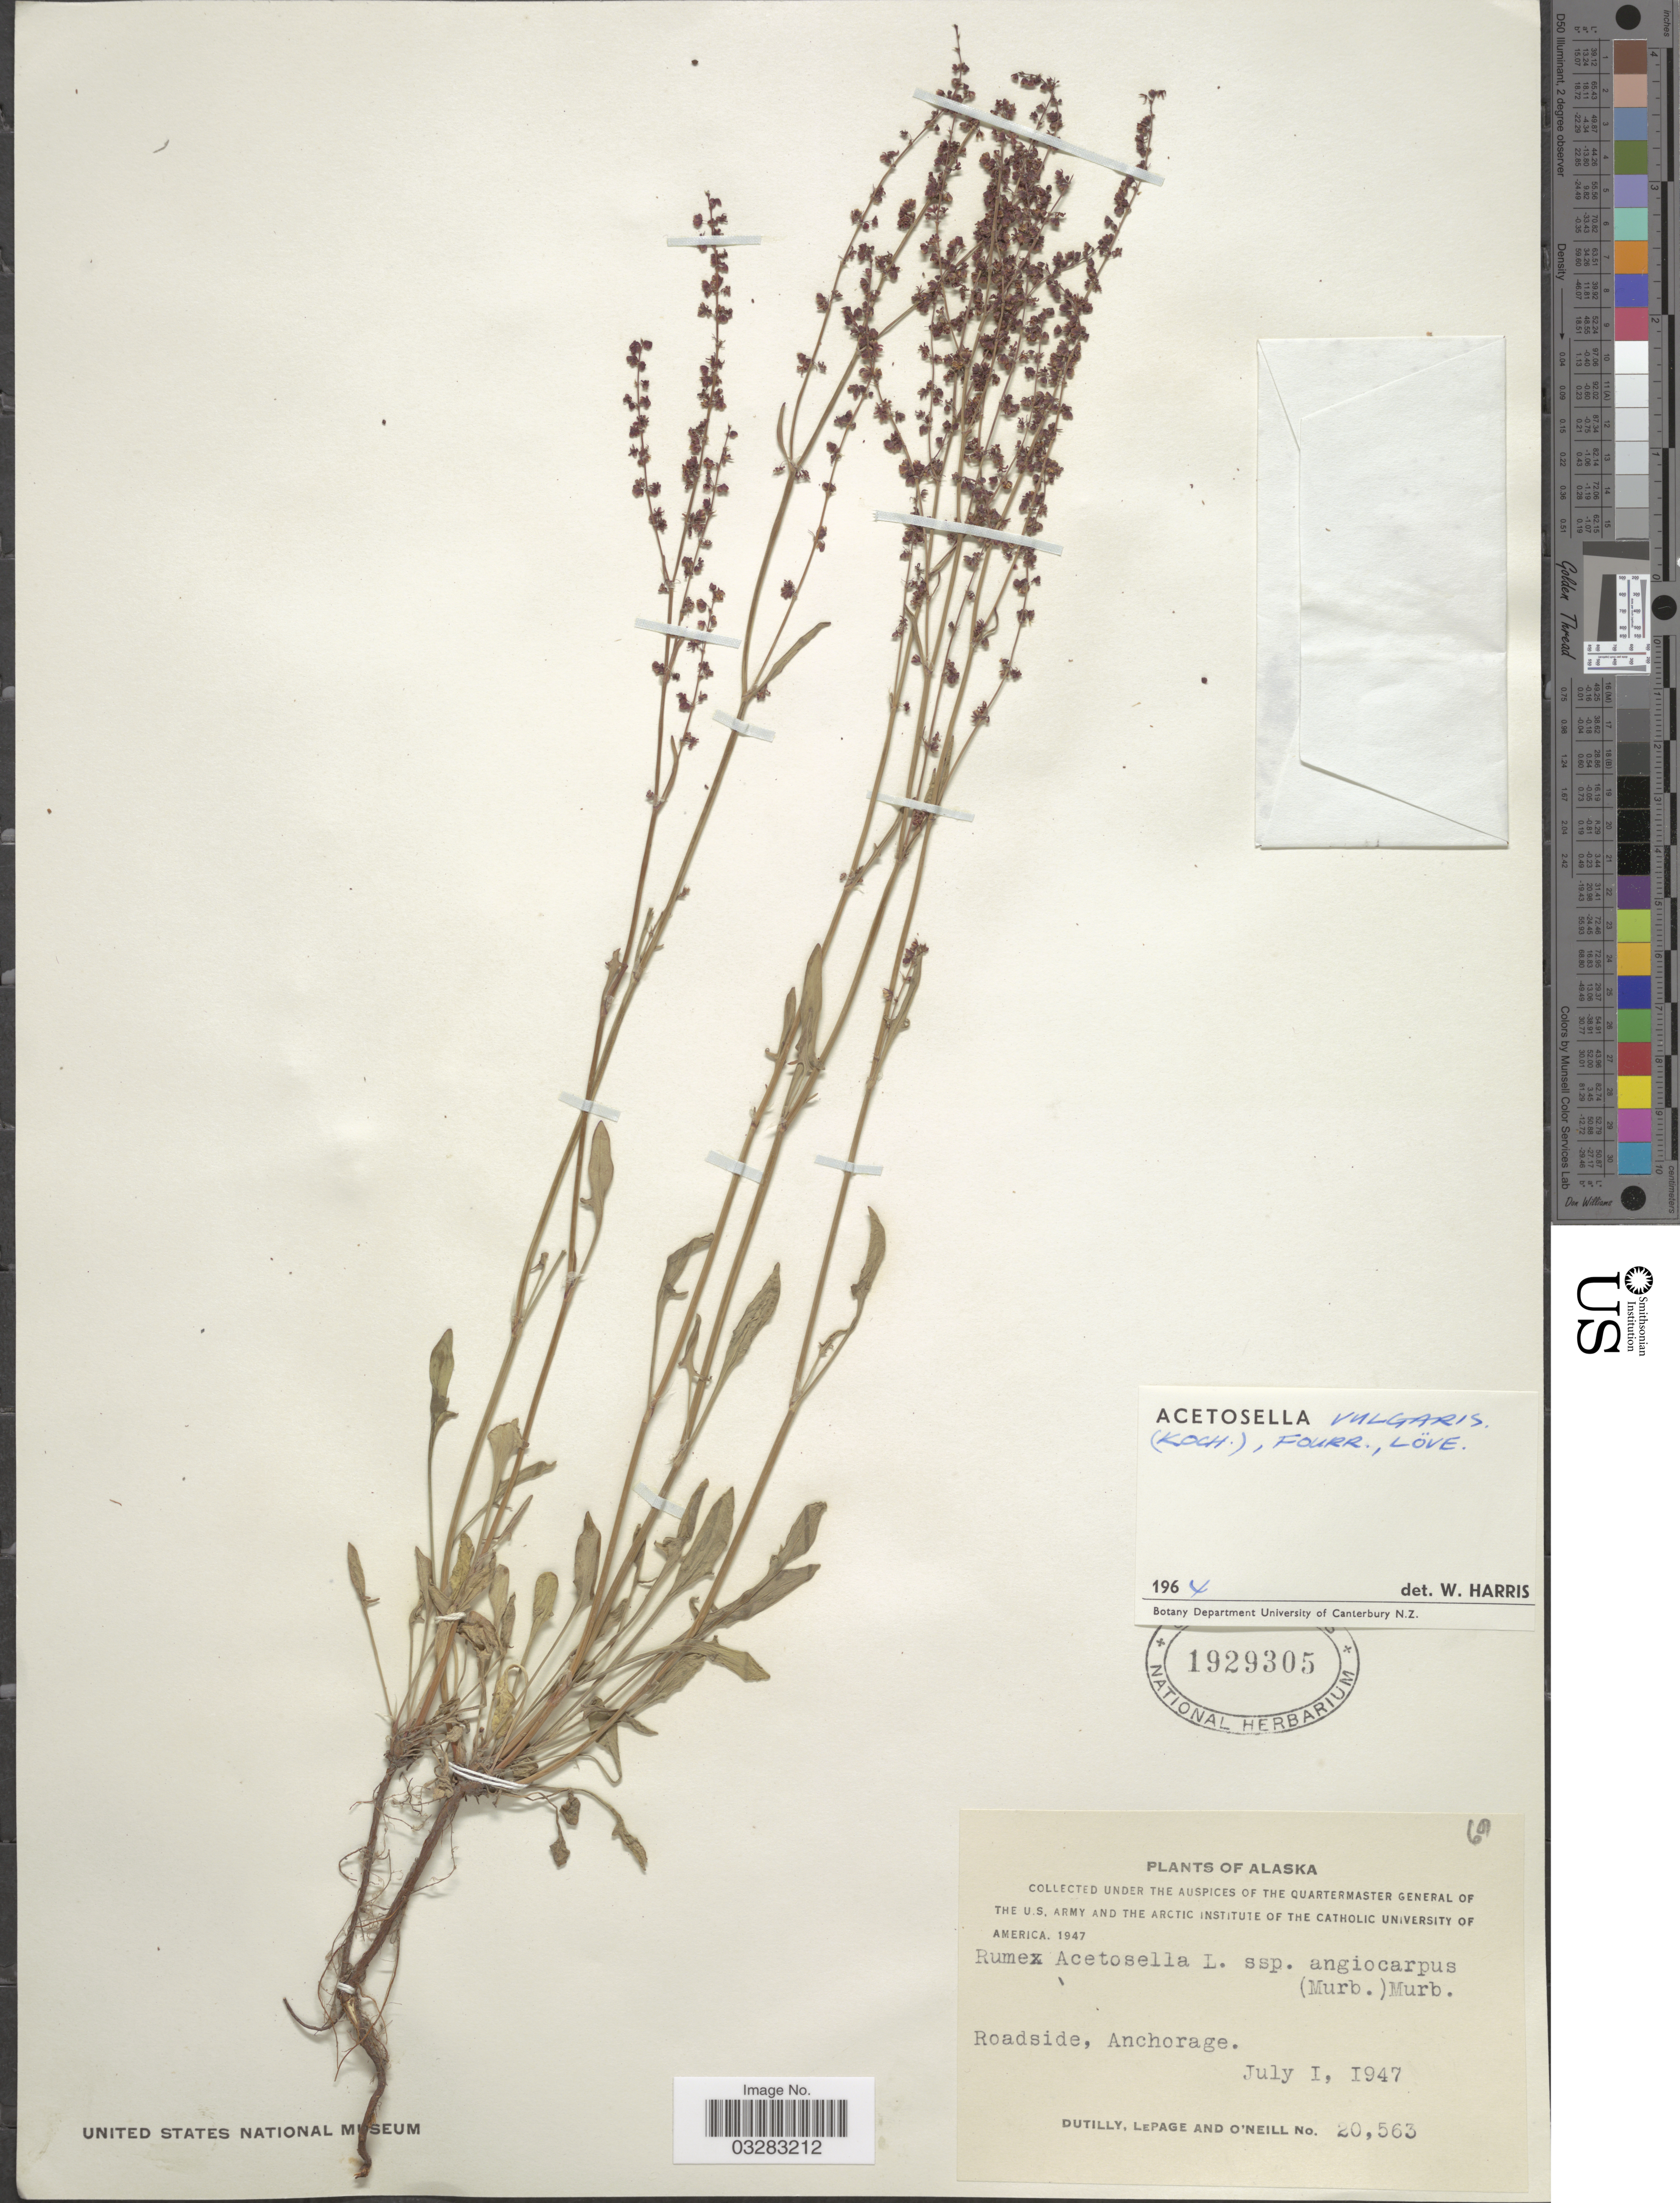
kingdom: Plantae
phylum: Tracheophyta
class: Magnoliopsida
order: Caryophyllales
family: Polygonaceae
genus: Rumex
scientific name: Rumex acetosella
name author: L.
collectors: -. Dutilly, -. LePage & O' Neill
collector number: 20563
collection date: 1947-07-01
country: United States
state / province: Alaska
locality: Roadside, Anchorage.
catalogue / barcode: US 1929305